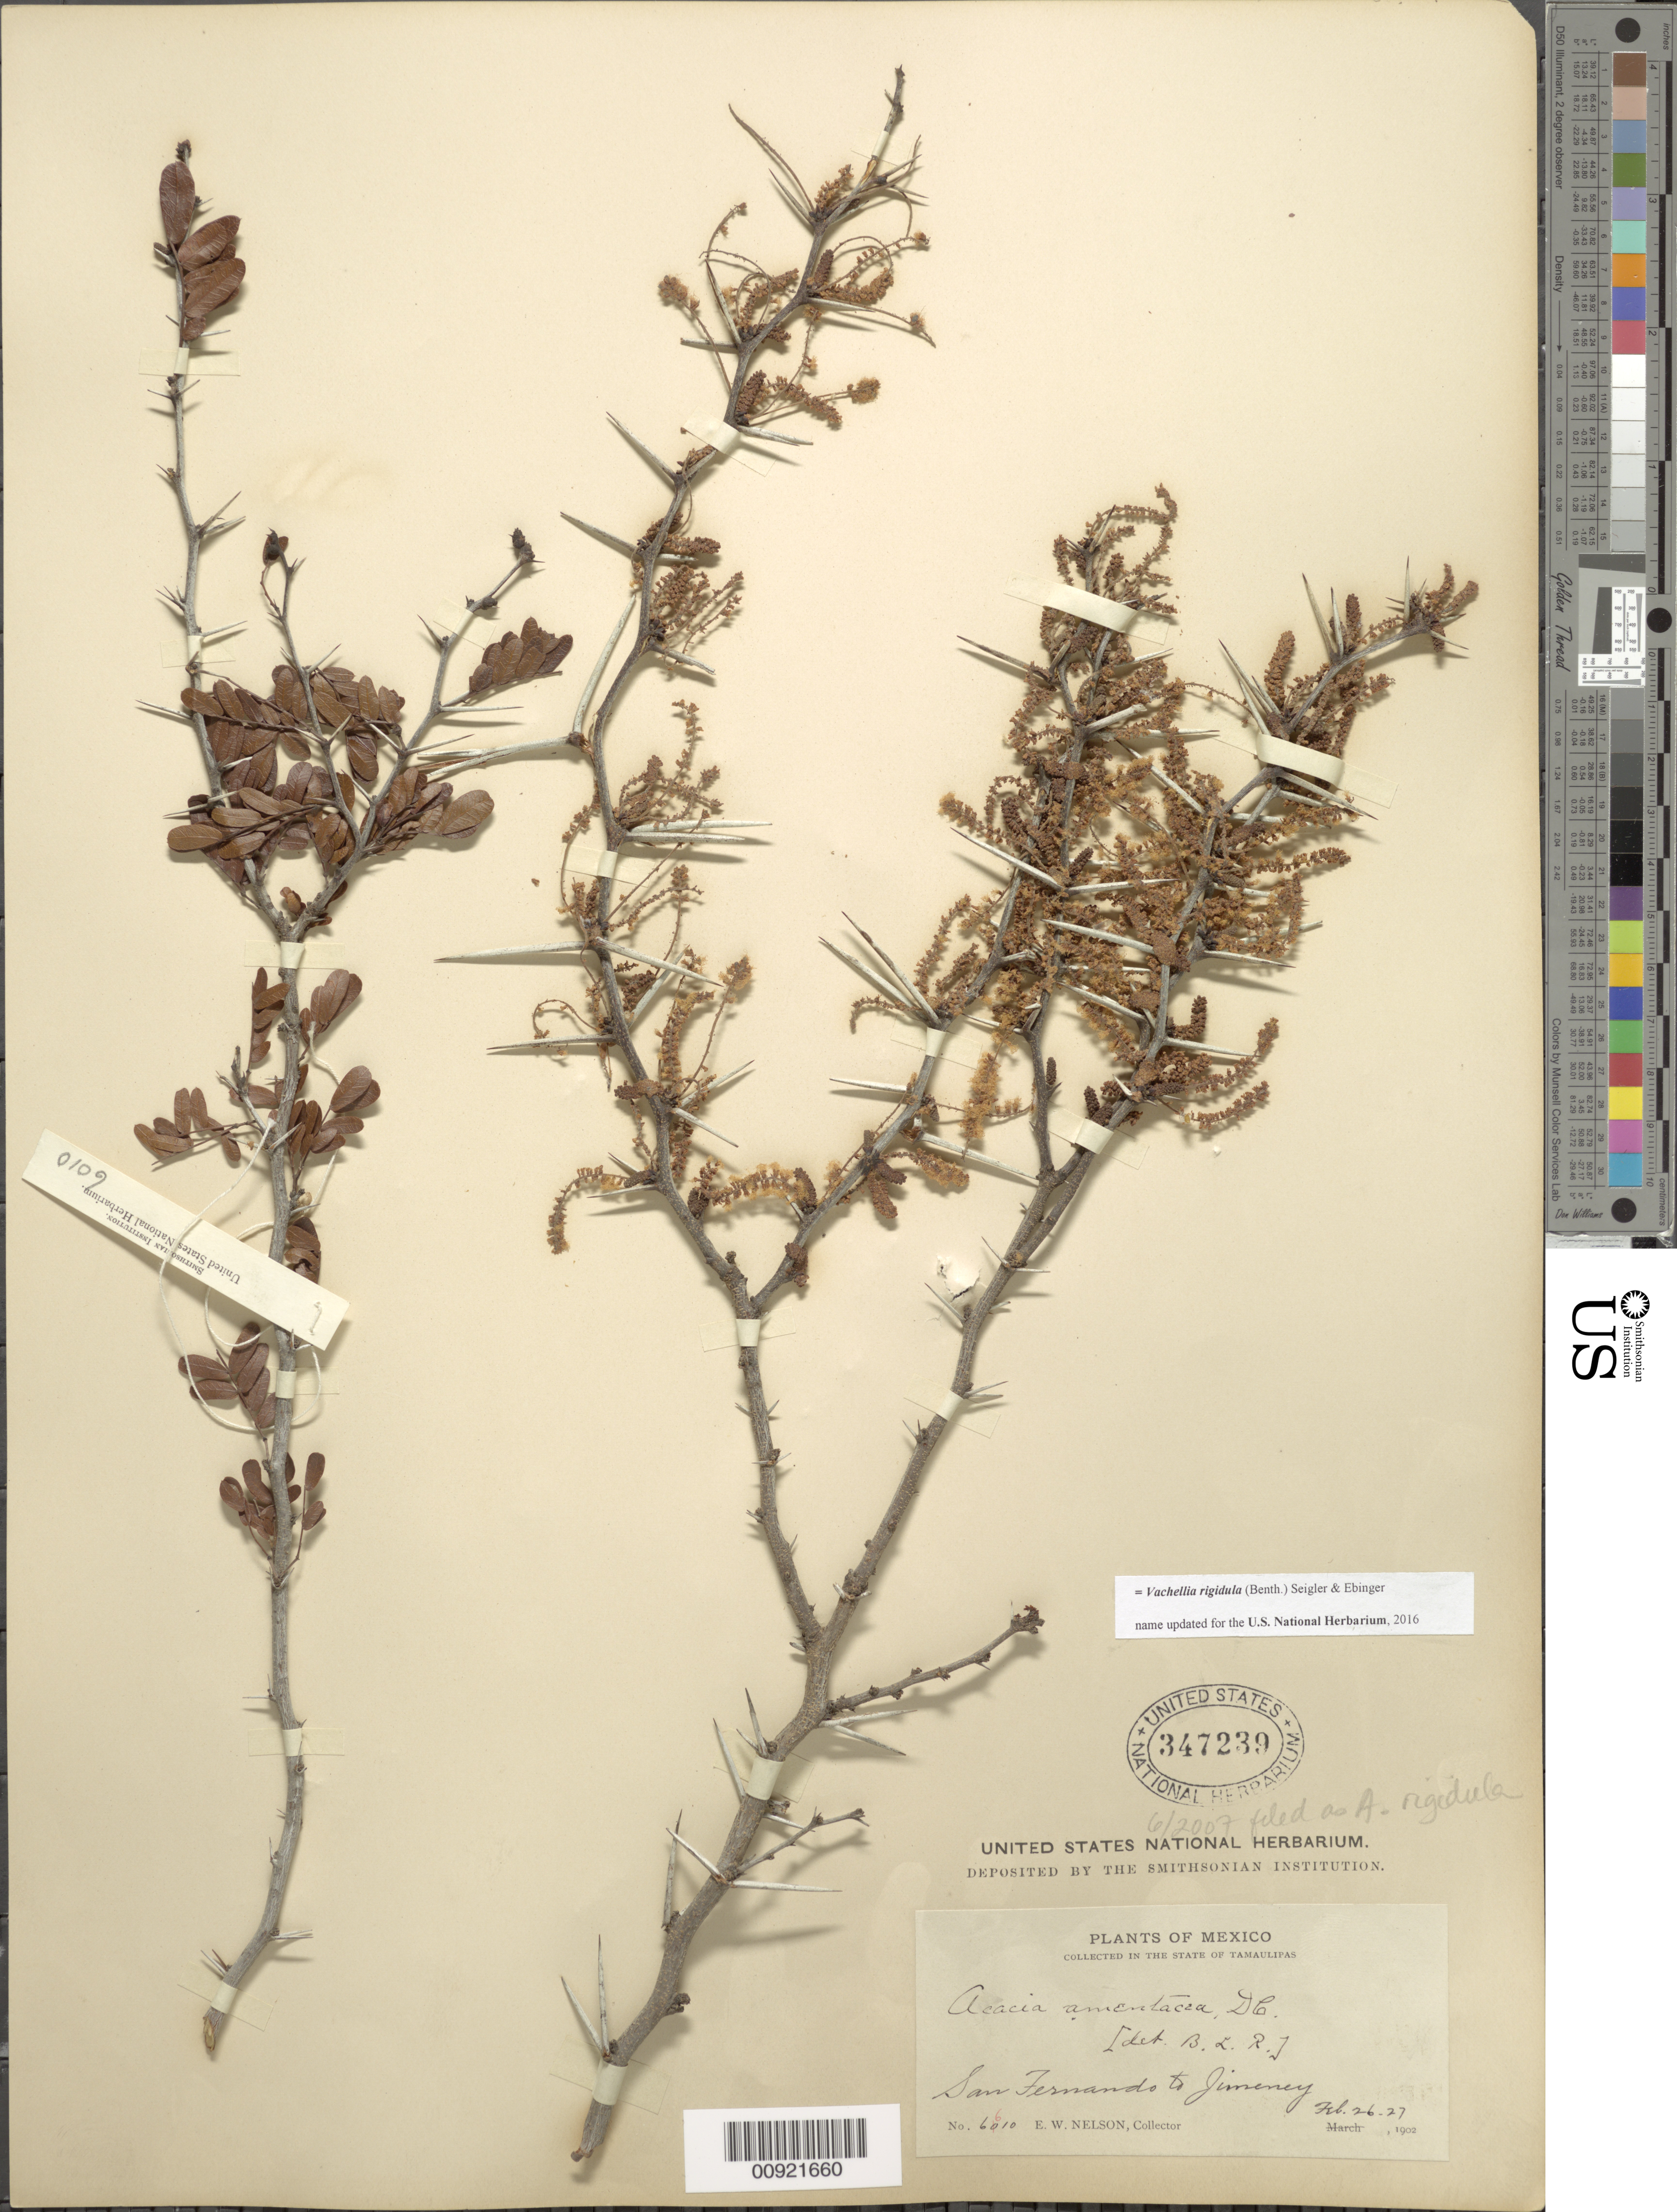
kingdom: Plantae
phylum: Tracheophyta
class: Magnoliopsida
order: Fabales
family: Fabaceae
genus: Vachellia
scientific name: Vachellia rigidula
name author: (Benth.) Seigler & Ebinger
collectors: E. W. Nelson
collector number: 6610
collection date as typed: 26 Feb 1902 to 27 Feb 1902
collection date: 1902-02-26/1902-02-27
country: Mexico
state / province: Tamaulipas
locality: San Fernando to Jimeney [sic correct spelling Jimenez].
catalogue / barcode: US 347239